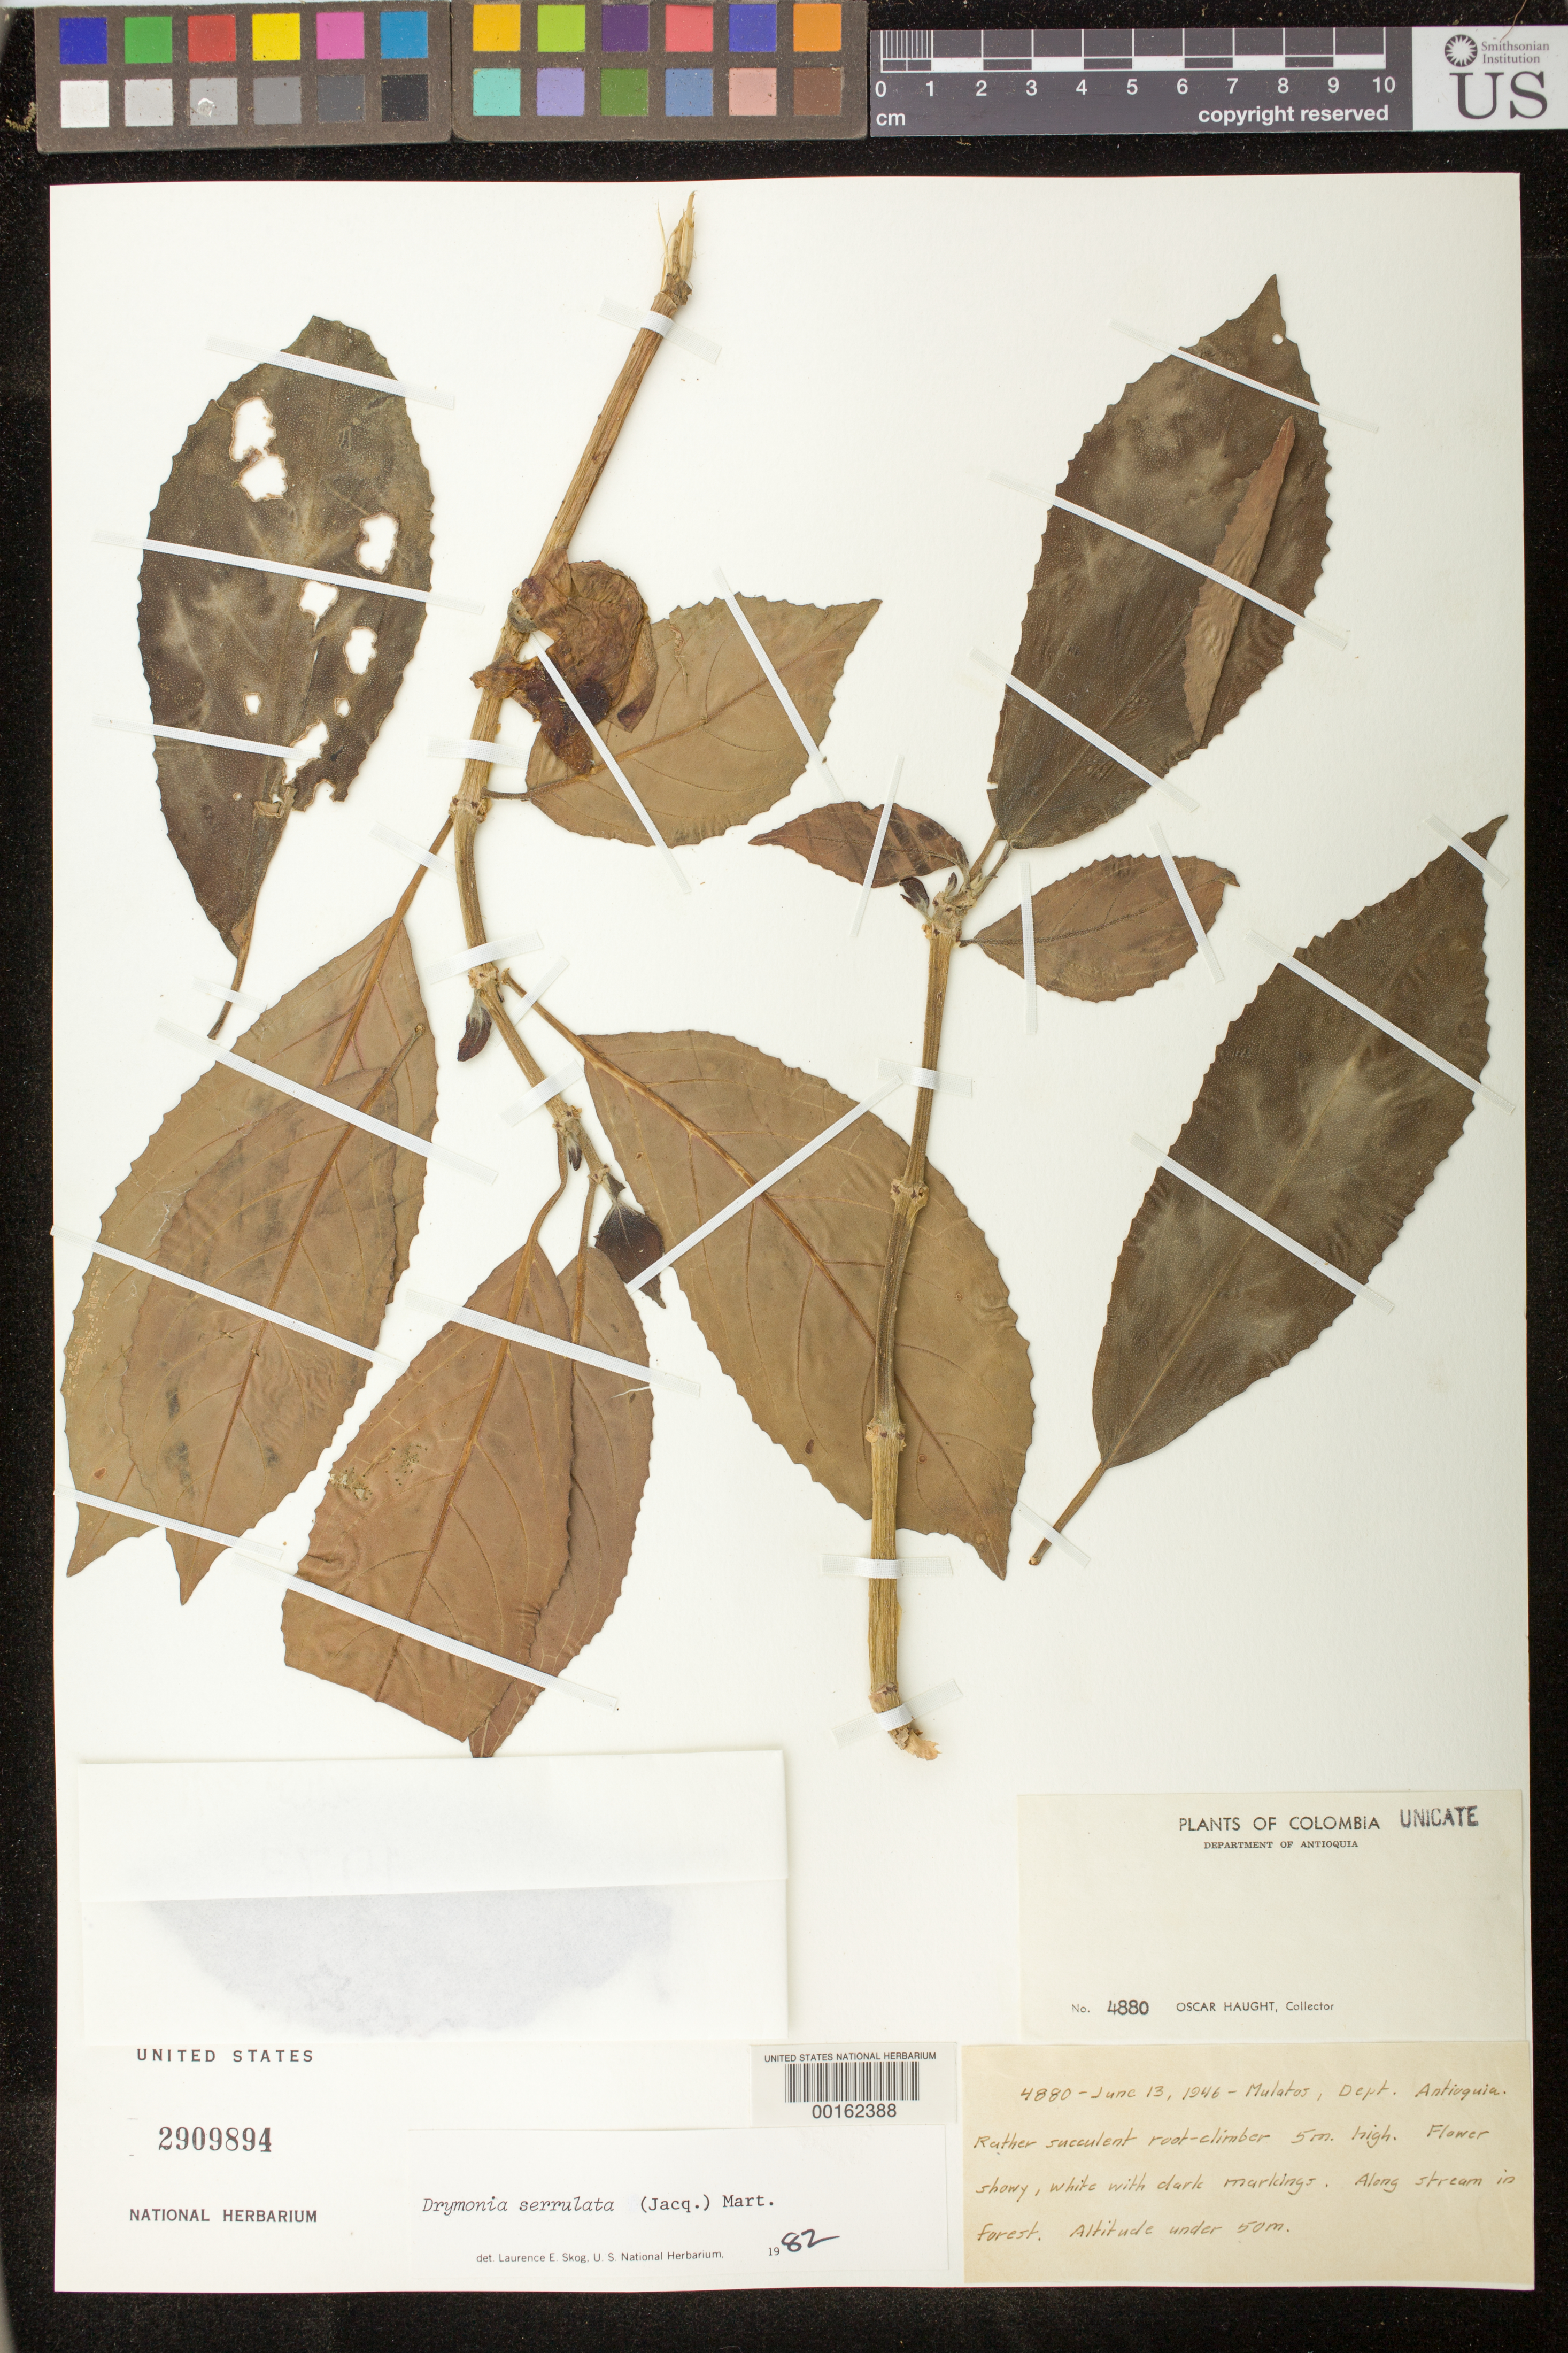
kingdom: Plantae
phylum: Tracheophyta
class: Magnoliopsida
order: Lamiales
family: Gesneriaceae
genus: Drymonia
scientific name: Drymonia serrulata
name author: (Jacq.) Mart.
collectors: O. L. Haught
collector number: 4880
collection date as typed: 13 Jun 1946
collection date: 1946-06-13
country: Colombia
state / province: Antioquia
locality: Mulatos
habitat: Along stream in forest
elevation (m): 0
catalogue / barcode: US 2909894